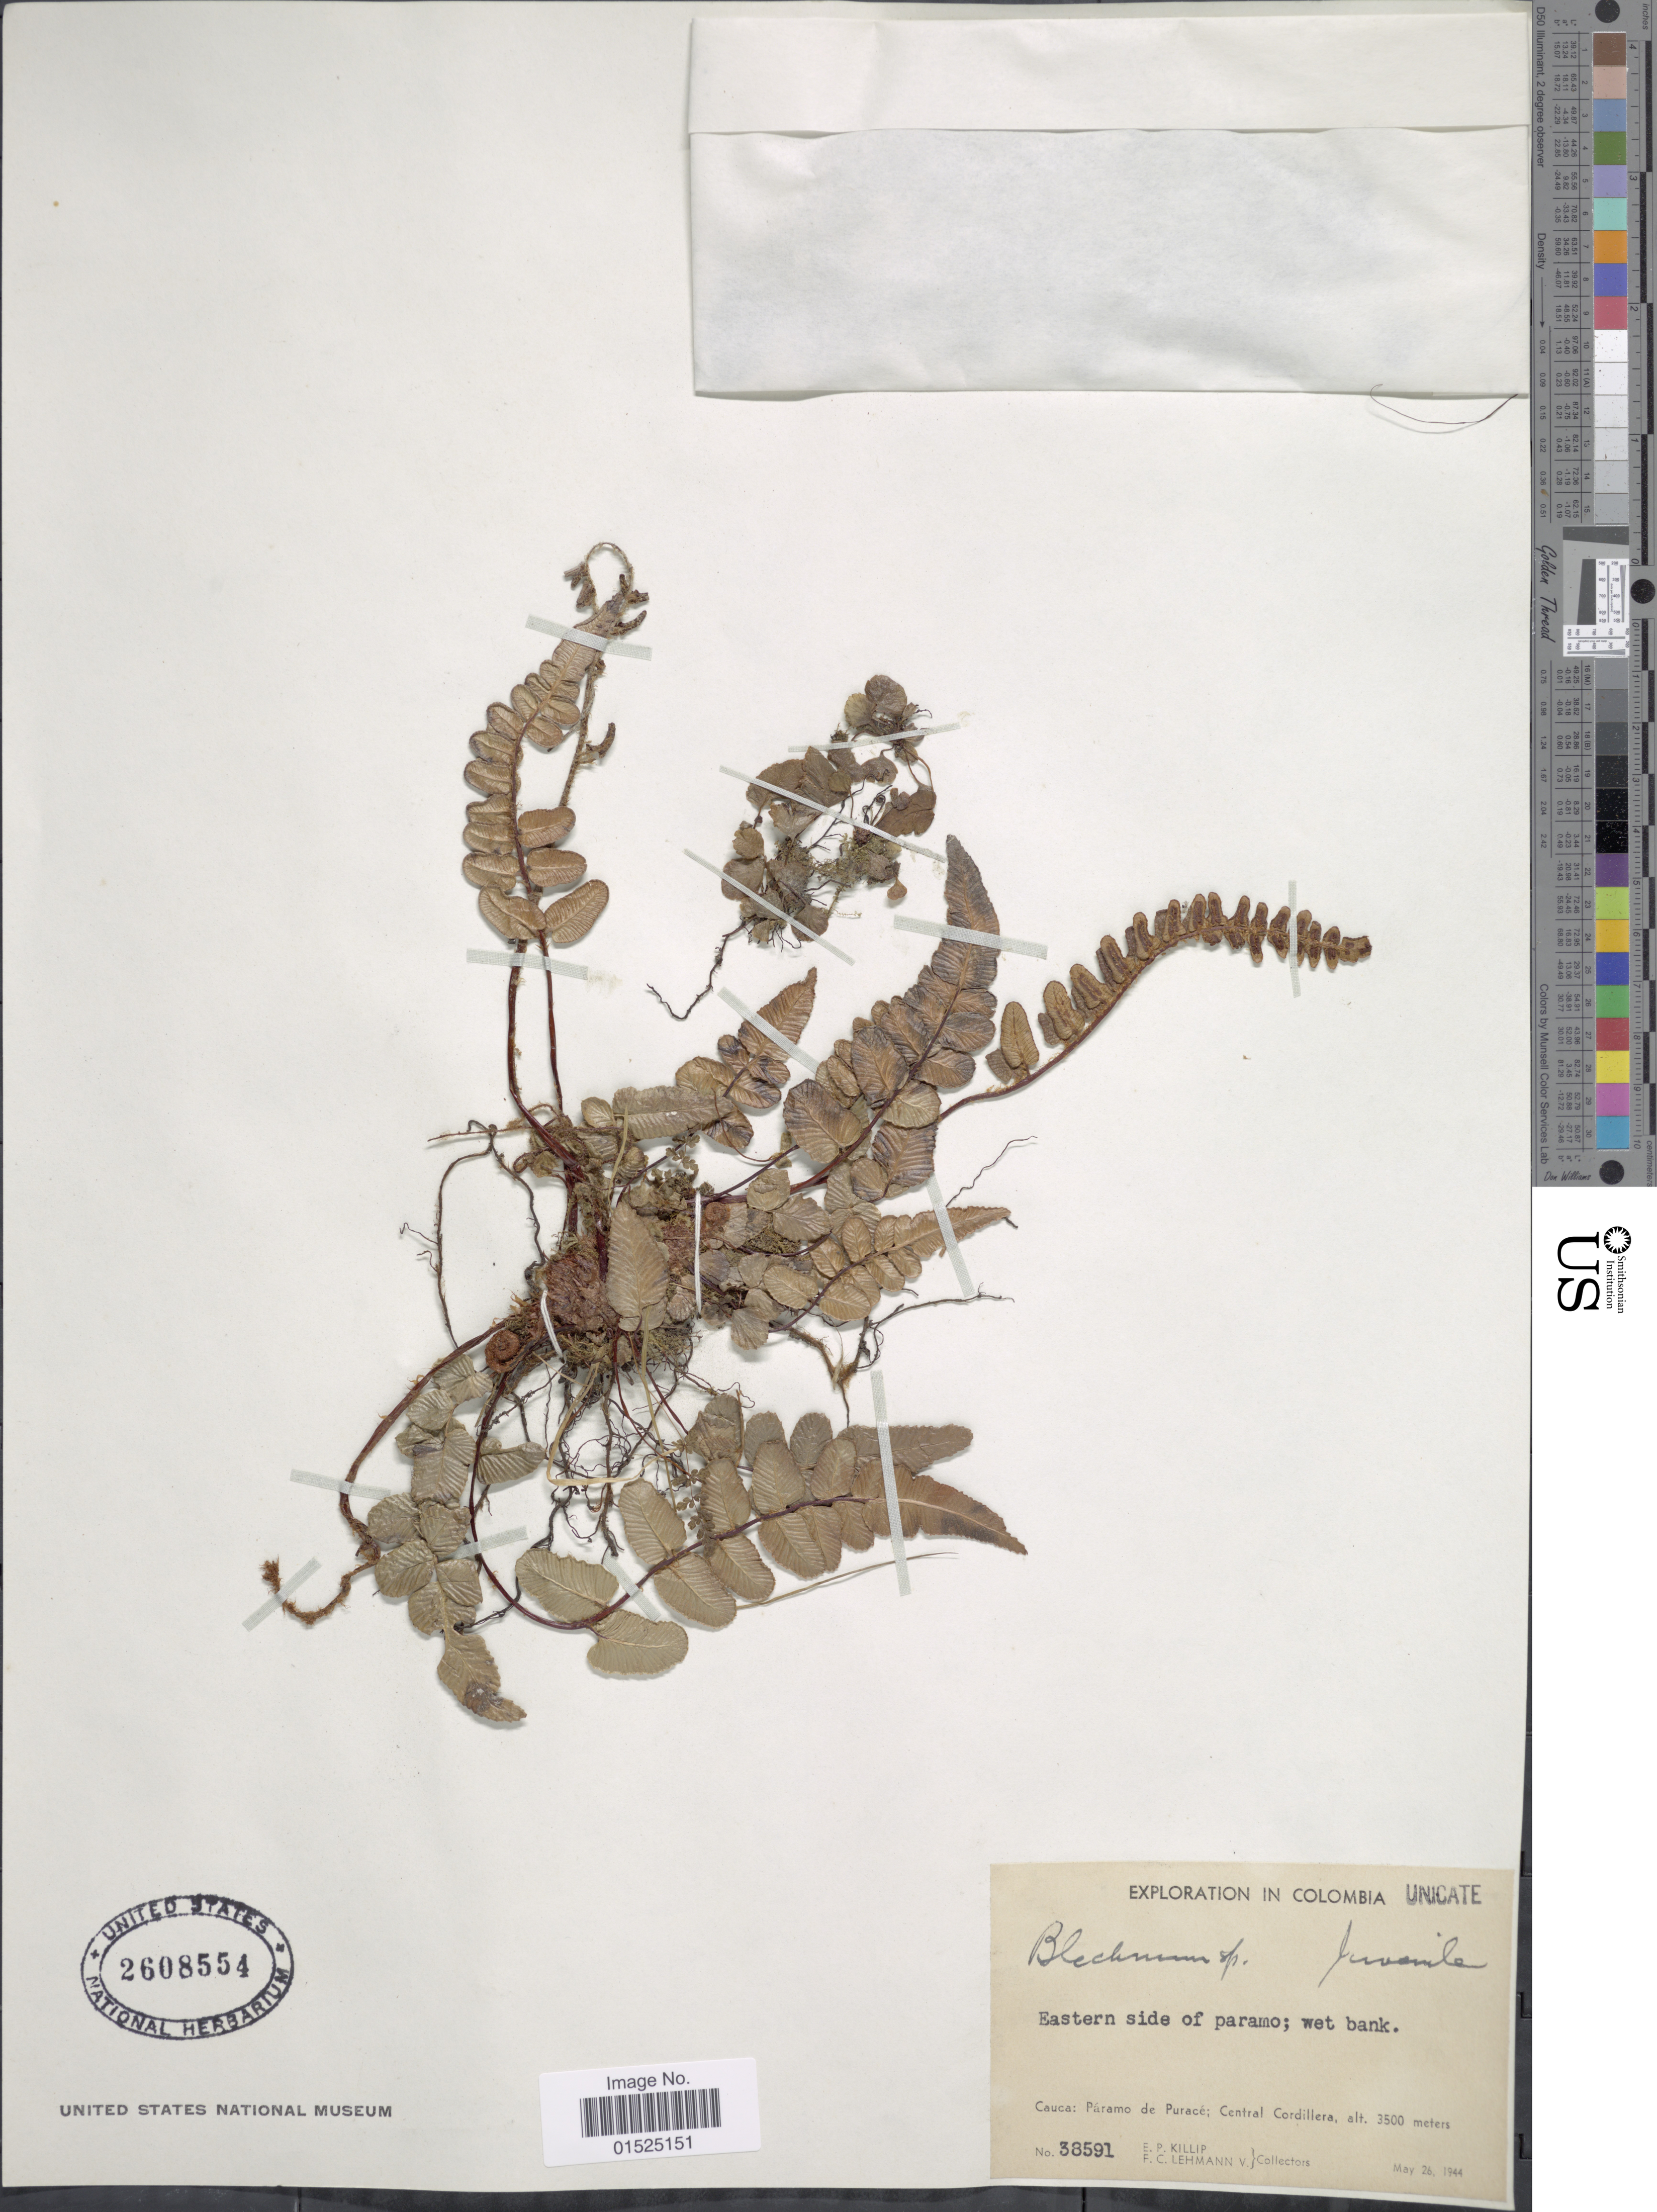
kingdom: Plantae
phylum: Tracheophyta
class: Polypodiopsida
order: Polypodiales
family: Blechnaceae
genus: Blechnum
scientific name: Blechnum arborescens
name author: (Klotzsch) Hieron.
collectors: E. P. Killip & F. C. Lehmann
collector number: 38591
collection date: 1944-05-26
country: Colombia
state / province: Cauca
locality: Eastern side of paramo, Paramo de Purace; Central Cordillera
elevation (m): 3500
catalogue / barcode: US 2608554